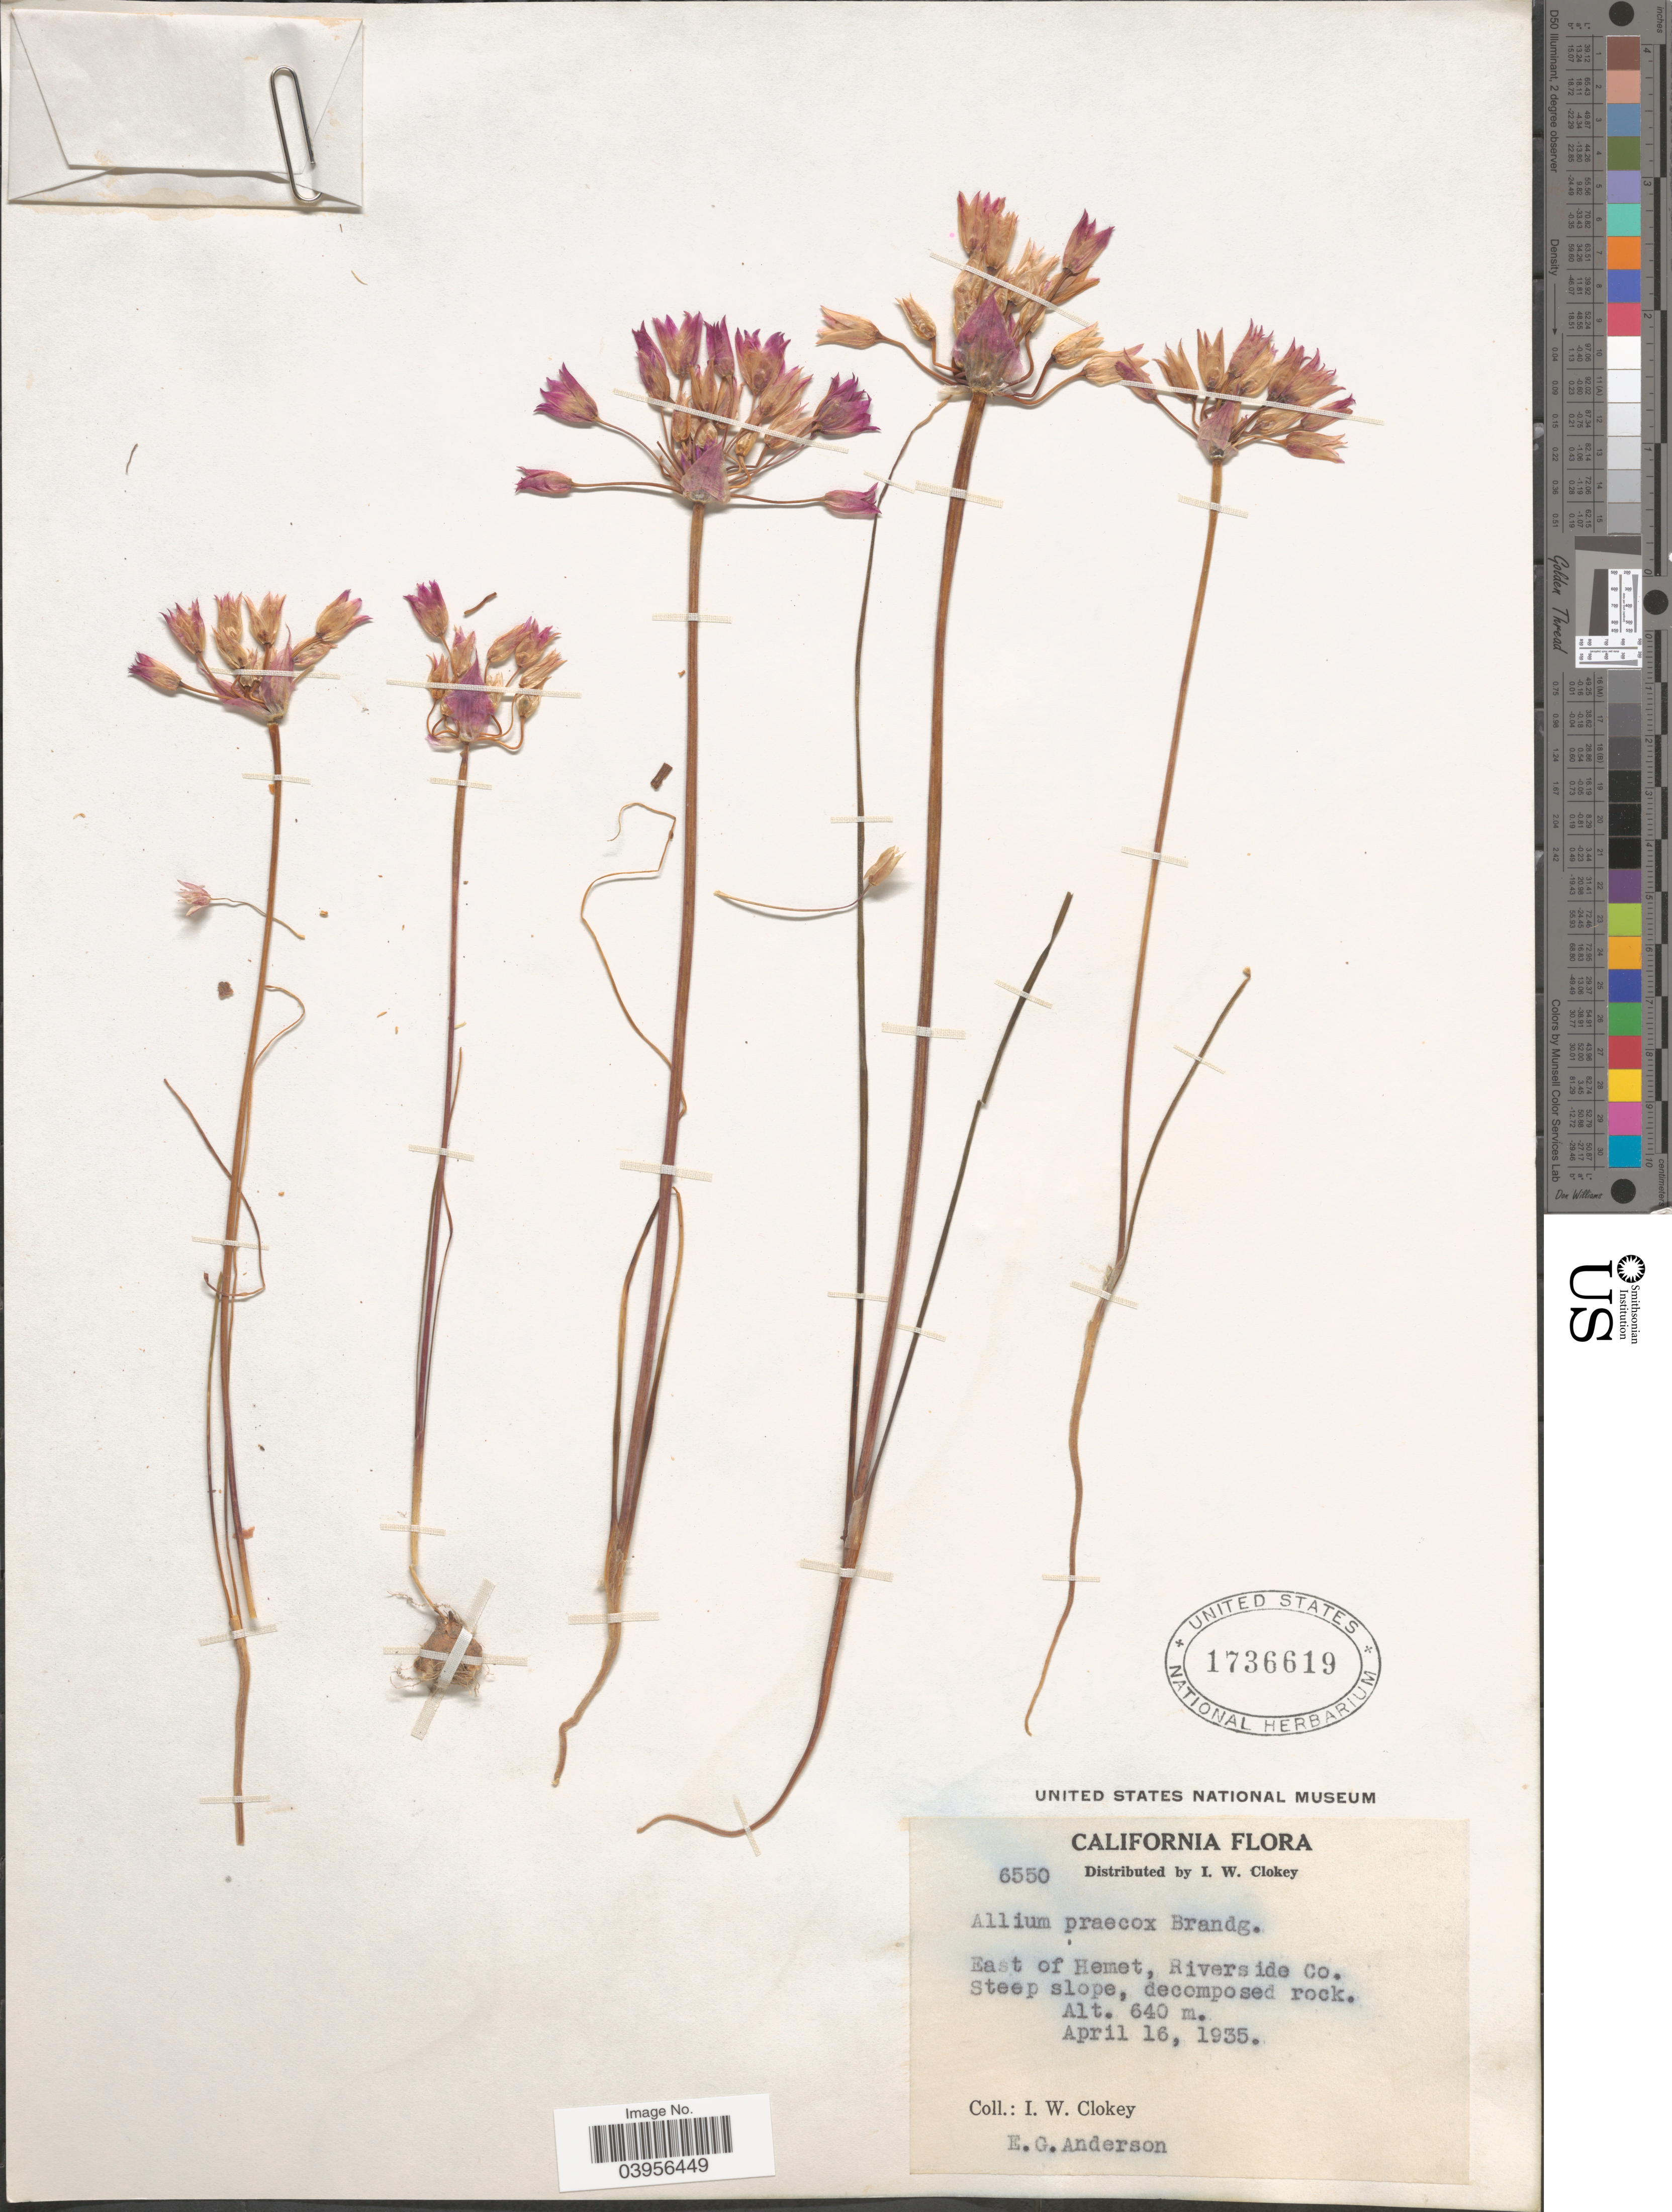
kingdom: Plantae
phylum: Tracheophyta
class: Liliopsida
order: Asparagales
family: Amaryllidaceae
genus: Allium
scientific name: Allium praecox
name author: Brandegee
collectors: I. W. Clokey & E. G. Anderson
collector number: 6550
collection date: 1935-04-16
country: United States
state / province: California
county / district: Riverside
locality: East of Hemet, Riverside Co.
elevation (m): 640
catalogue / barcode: US 1736619